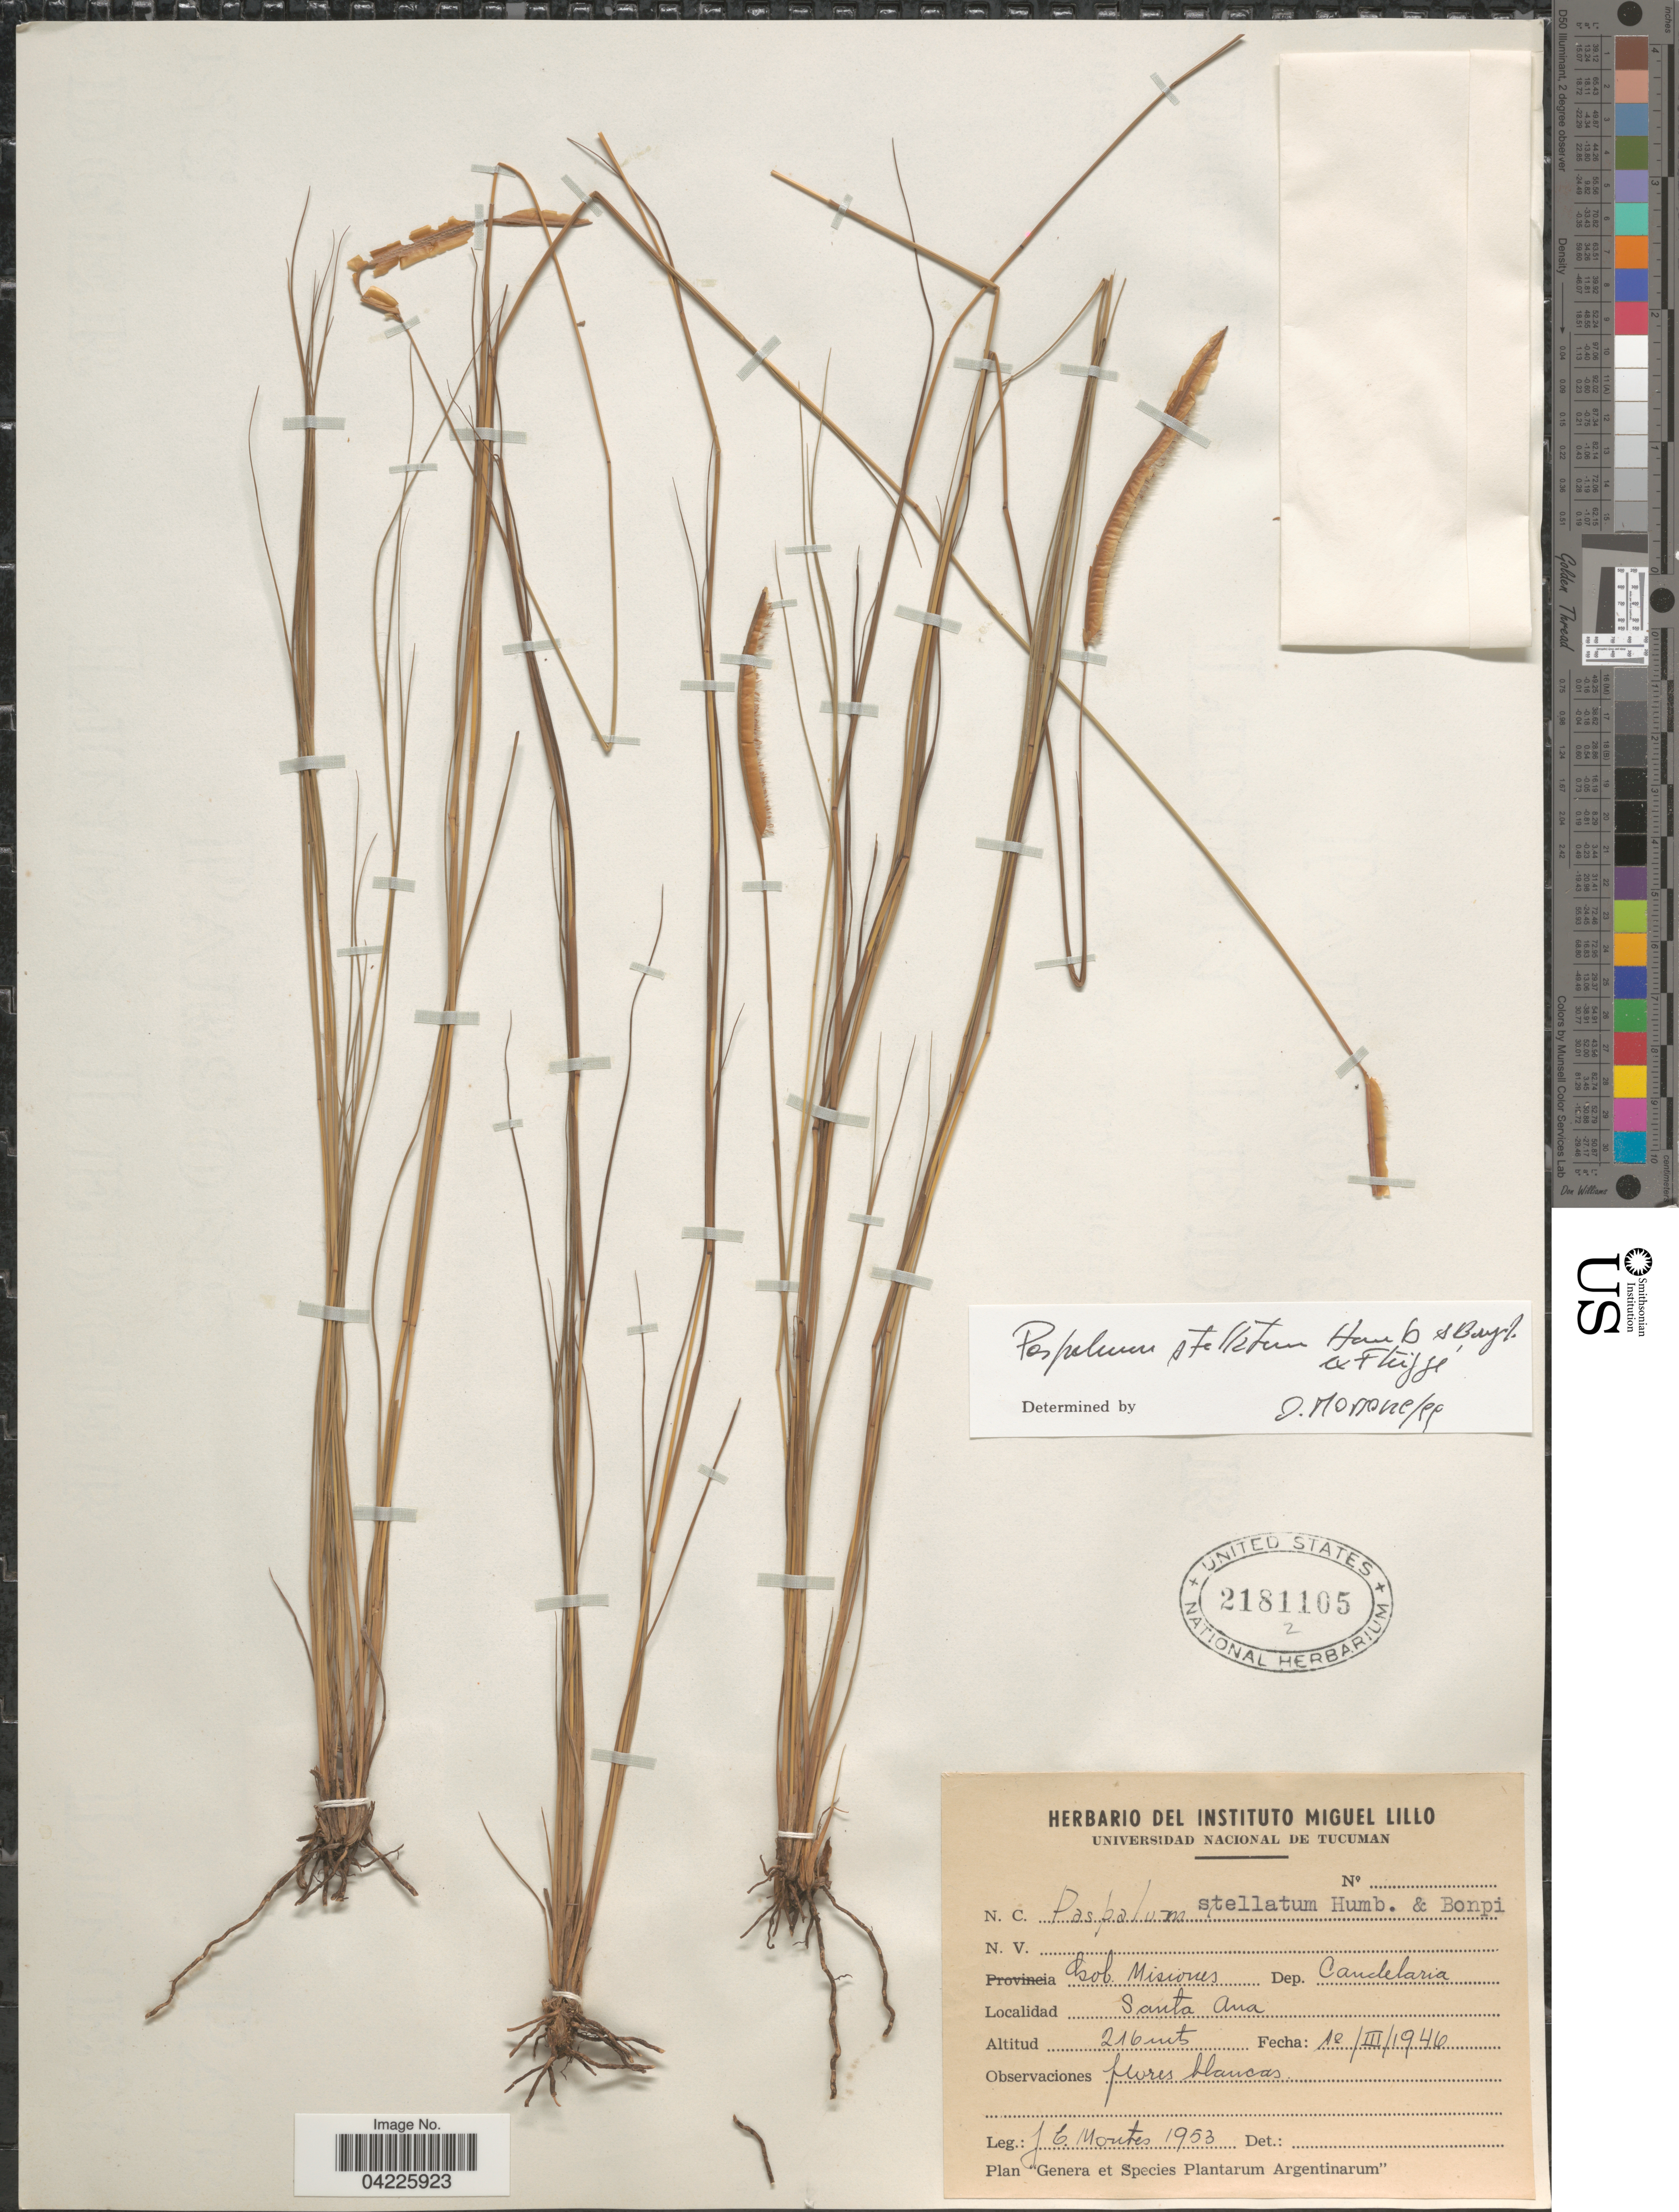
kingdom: Plantae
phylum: Tracheophyta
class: Liliopsida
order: Poales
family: Poaceae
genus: Paspalum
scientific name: Paspalum stellatum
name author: Humb. & Bonpl. ex Flüggé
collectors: J. E. Montes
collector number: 1953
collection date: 1946-03-10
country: Argentina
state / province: Misiones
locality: Gob. Misiones. Dep. Candelaria. Santa Cruz.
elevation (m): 216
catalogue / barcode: US 2181105